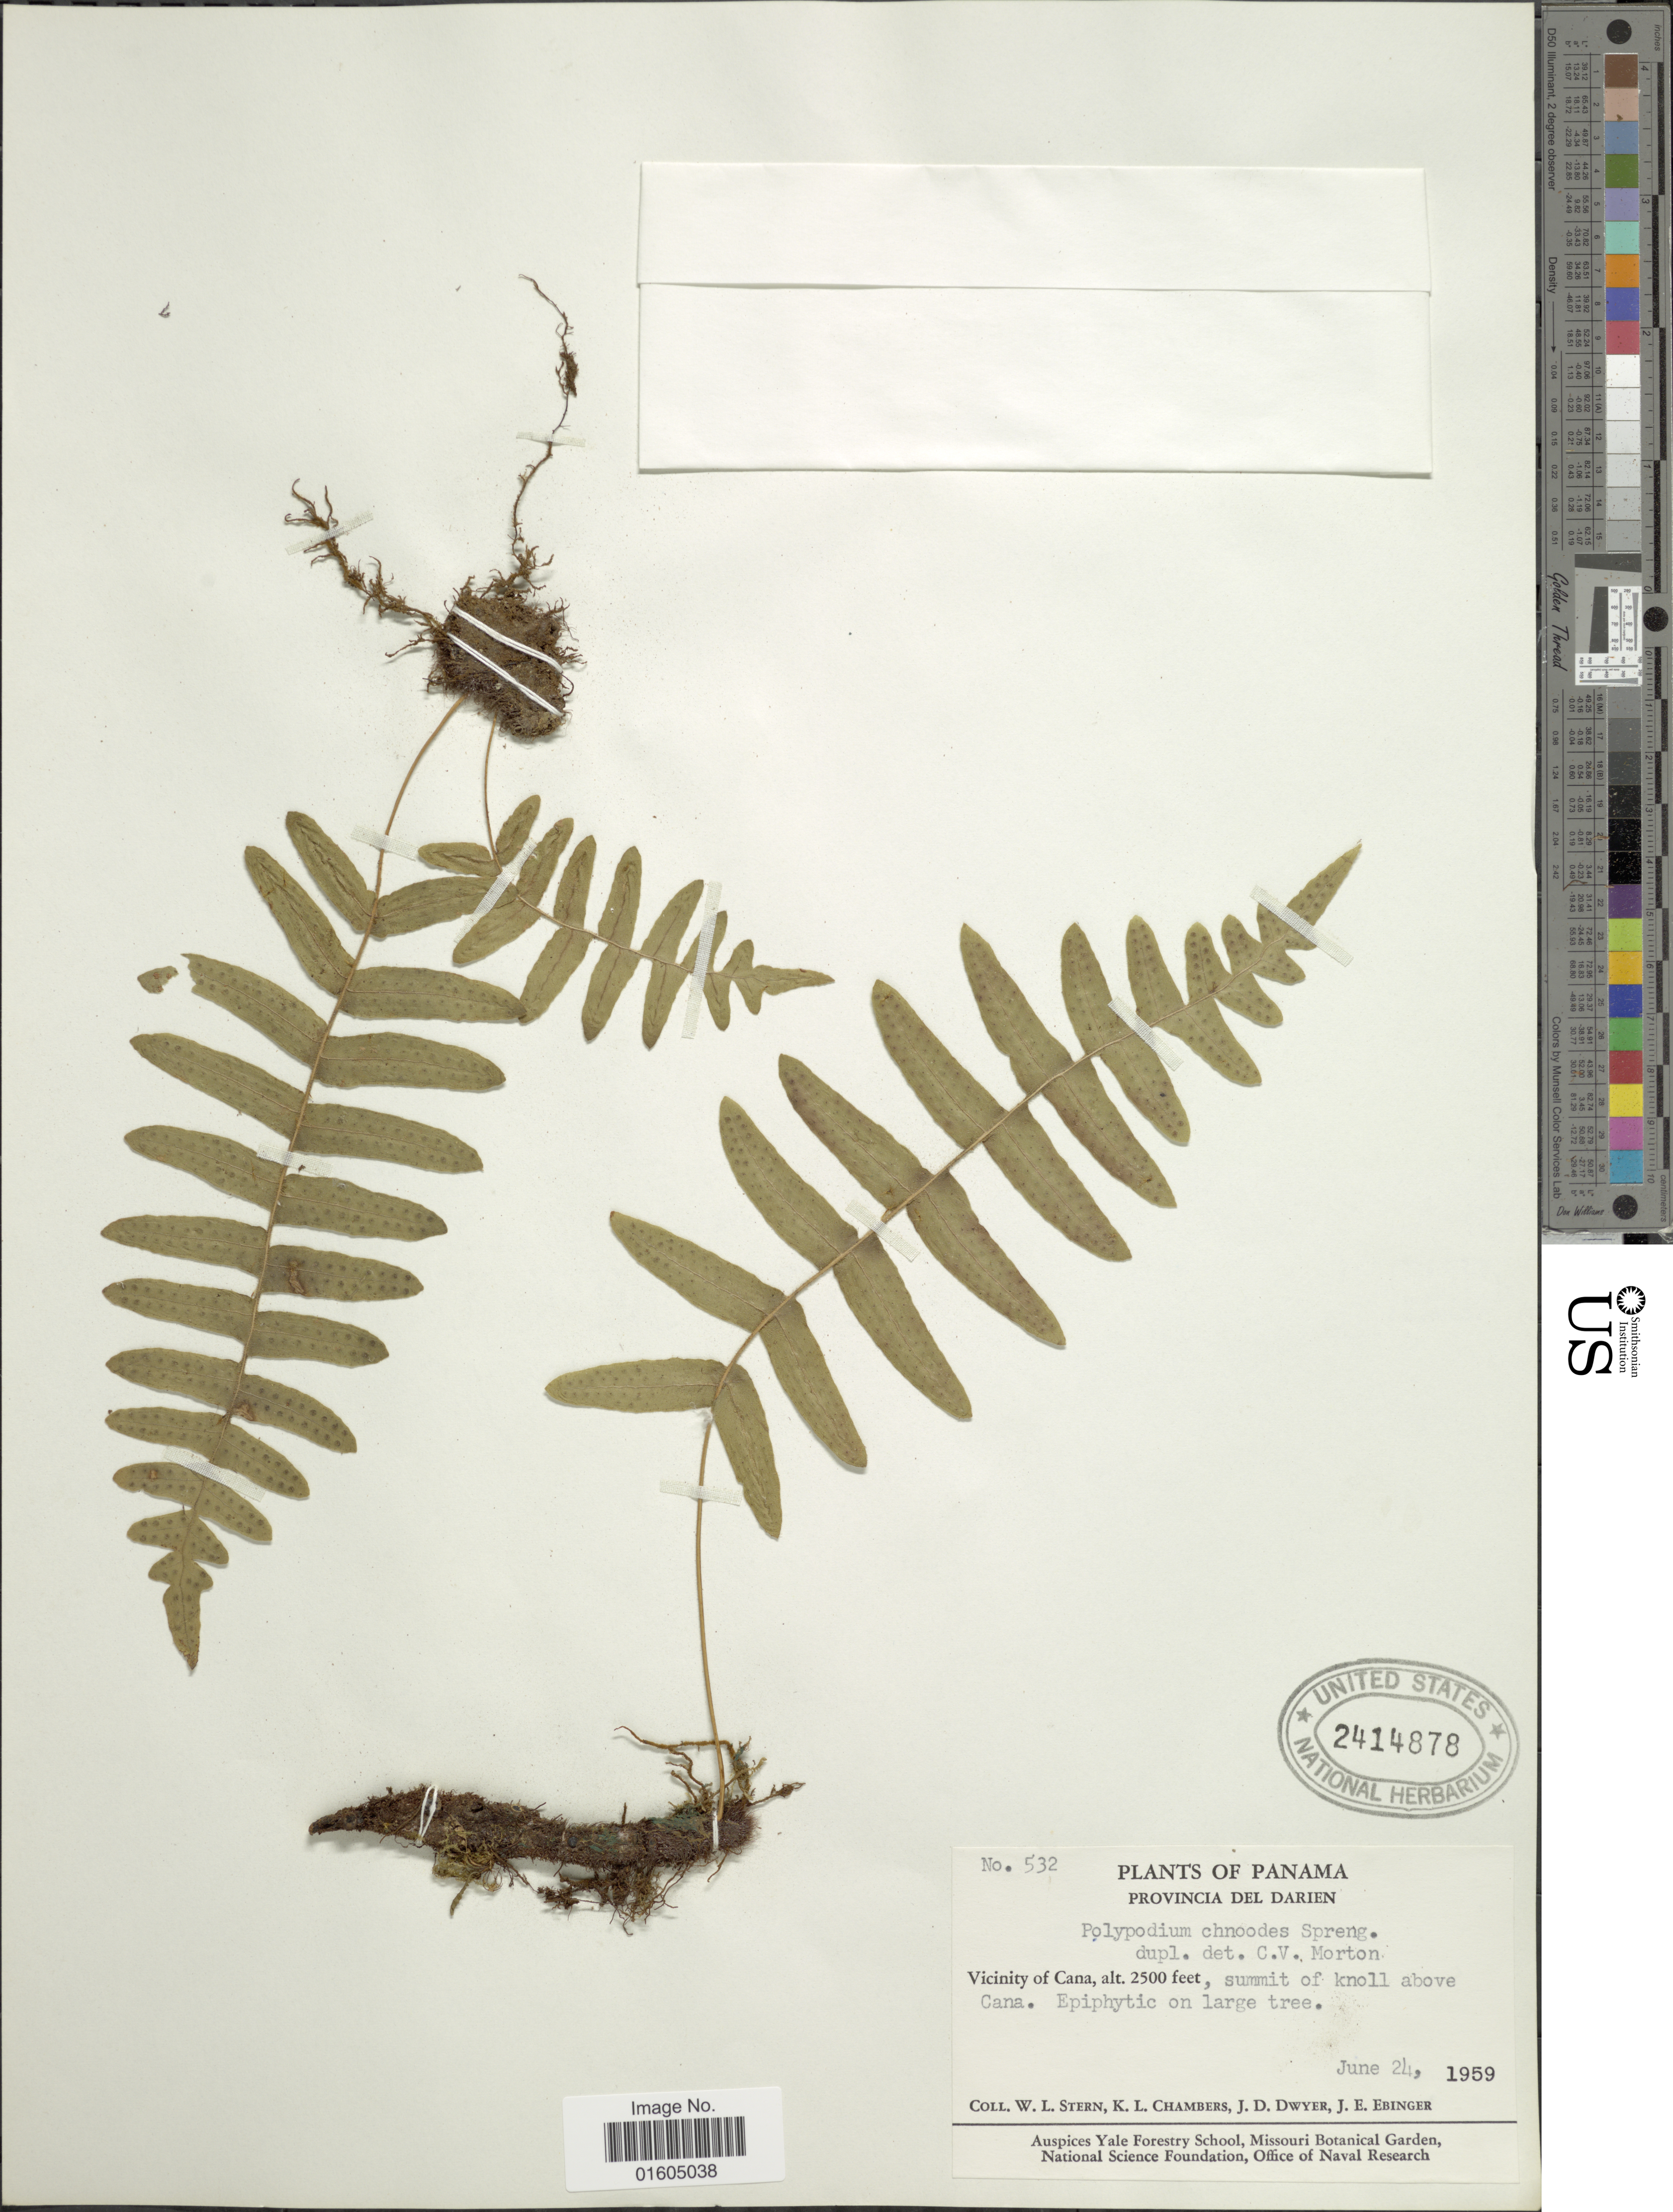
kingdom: Plantae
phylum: Tracheophyta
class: Polypodiopsida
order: Polypodiales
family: Polypodiaceae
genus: Serpocaulon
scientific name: Serpocaulon dissimile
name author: (L.) A.R. Sm.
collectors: W. L. Stern, K. Chambers, J. D. Dwyer & J. Ebinger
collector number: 532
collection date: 1959-06-24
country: Panama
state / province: Darién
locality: Panama. Provincia del Darien. Vicinity of Cana, summit of knoll above Cana.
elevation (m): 762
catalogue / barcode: US 2414878